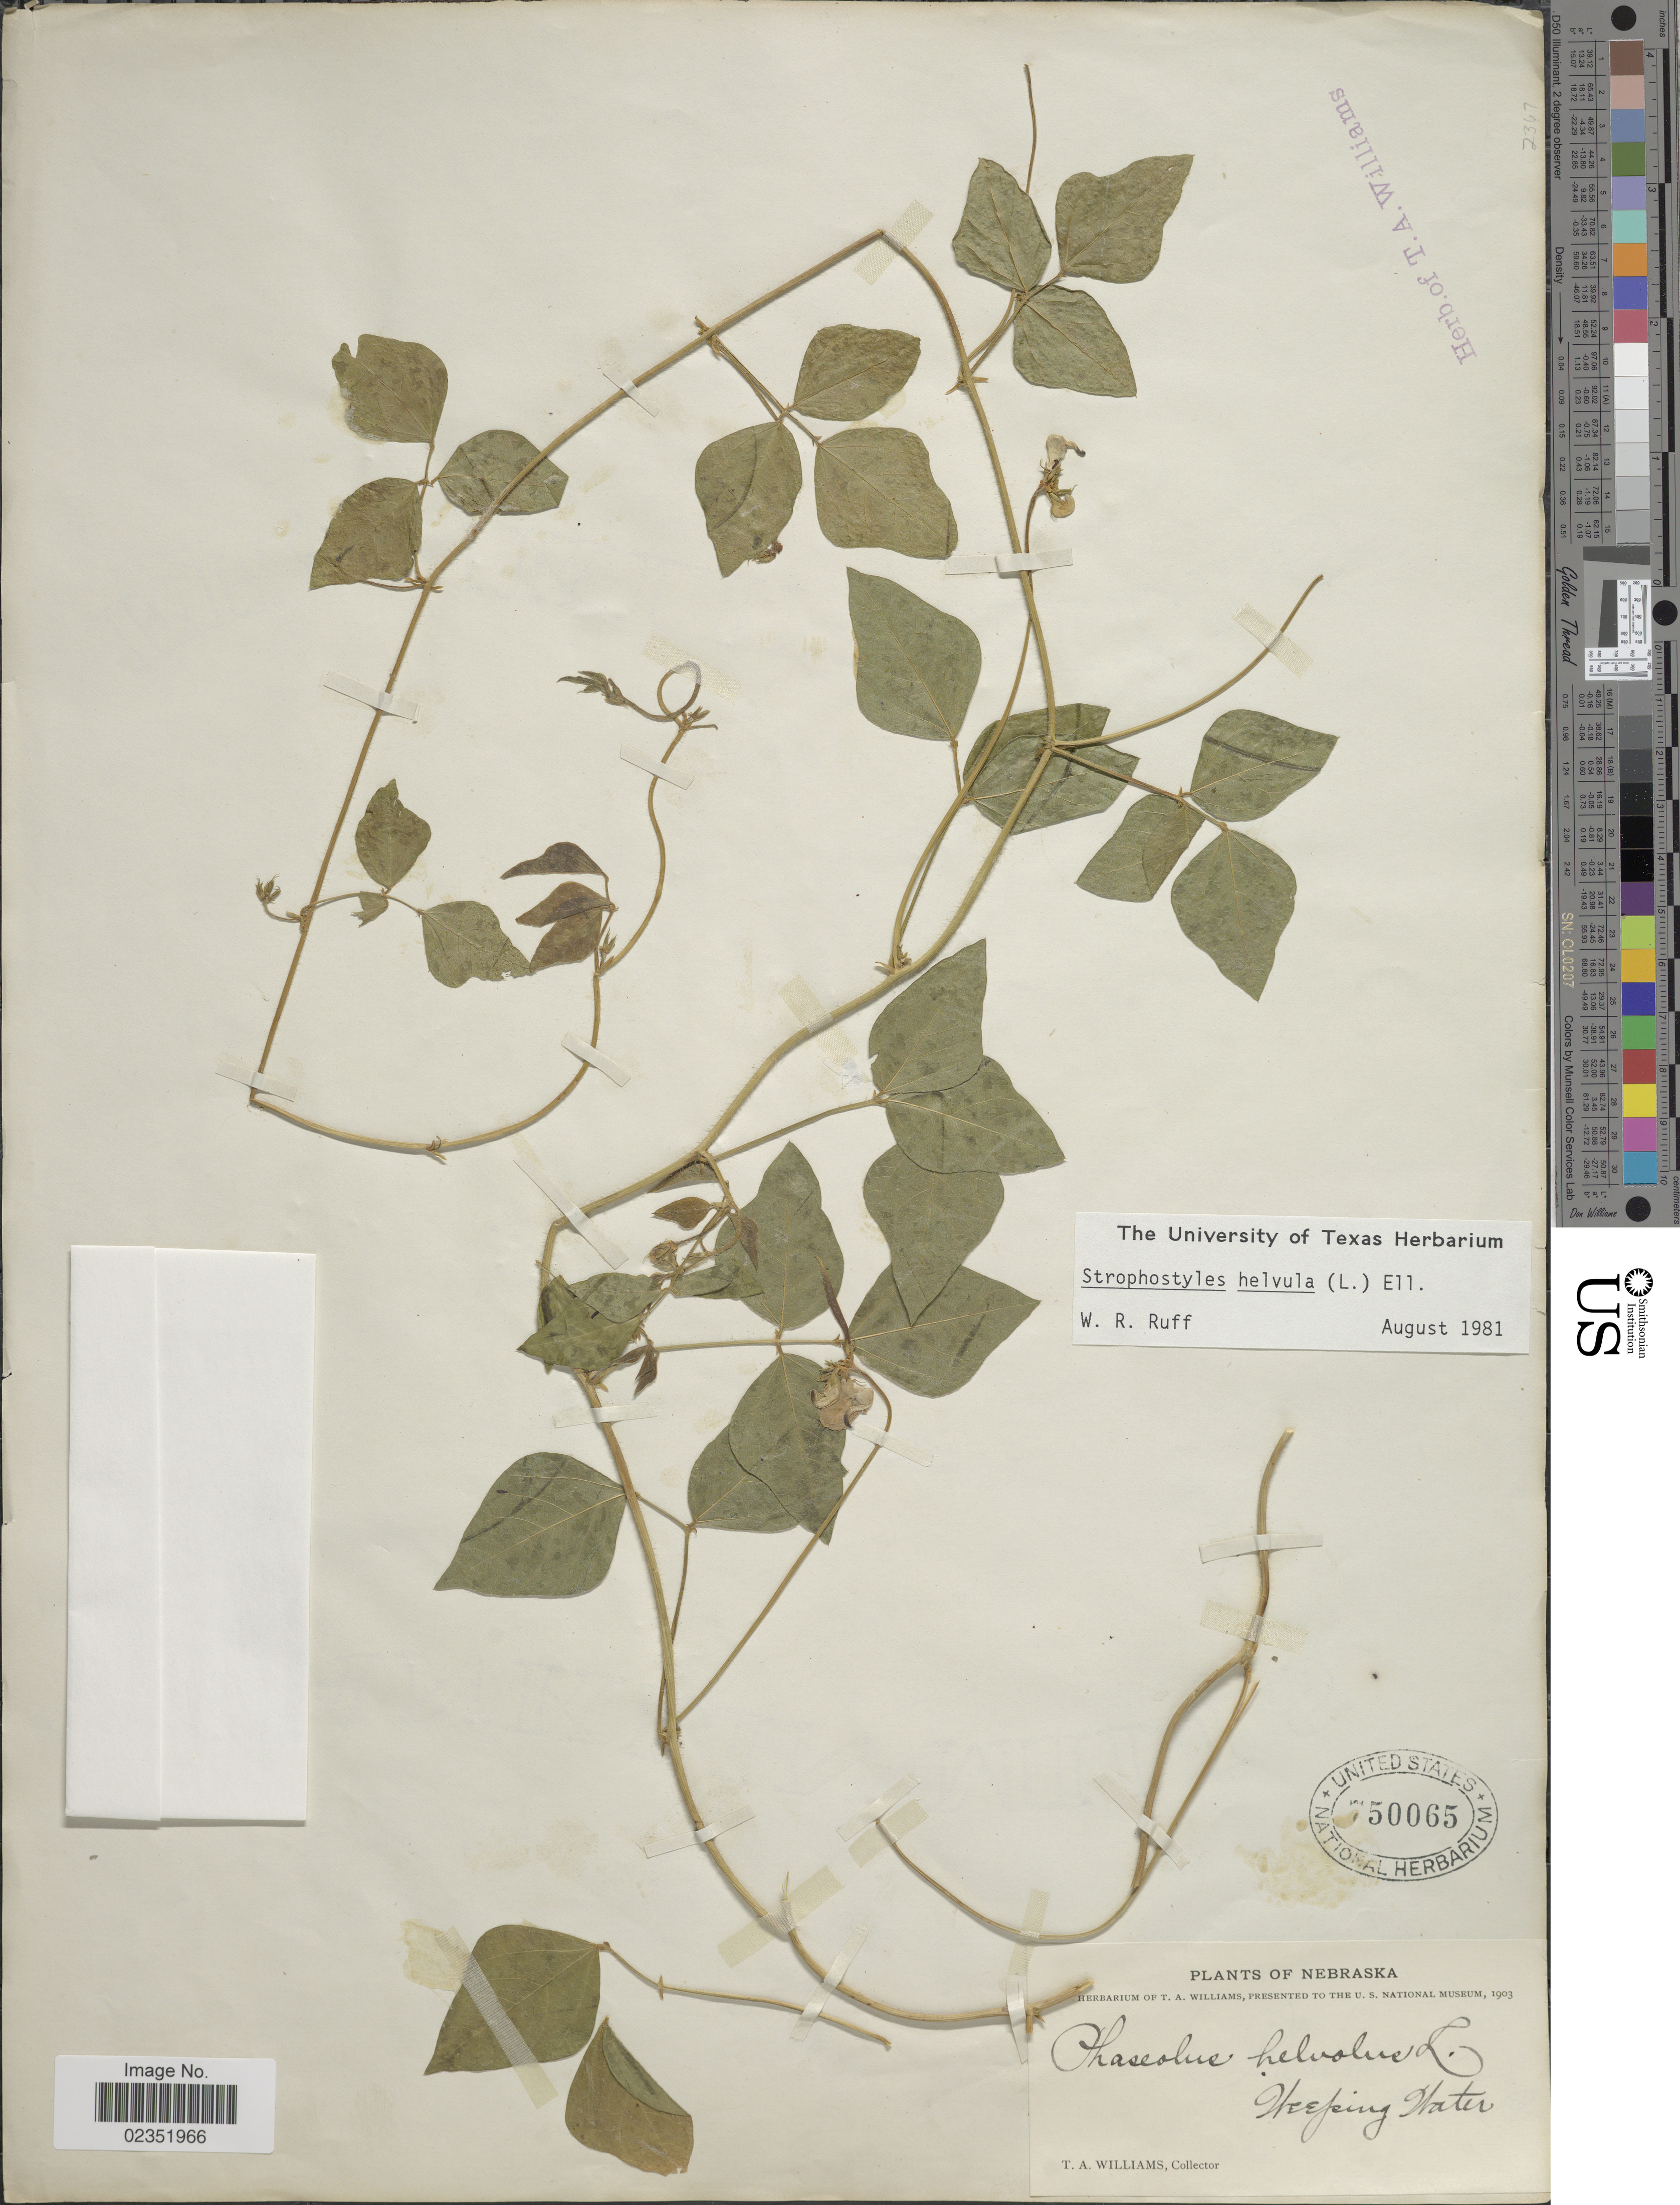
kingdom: Plantae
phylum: Tracheophyta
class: Magnoliopsida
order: Fabales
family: Fabaceae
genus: Strophostyles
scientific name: Strophostyles helvola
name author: (L.) Elliott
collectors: T. A. Williams (herbarium)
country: United States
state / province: Nebraska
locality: Weeping Water.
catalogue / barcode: US 750065